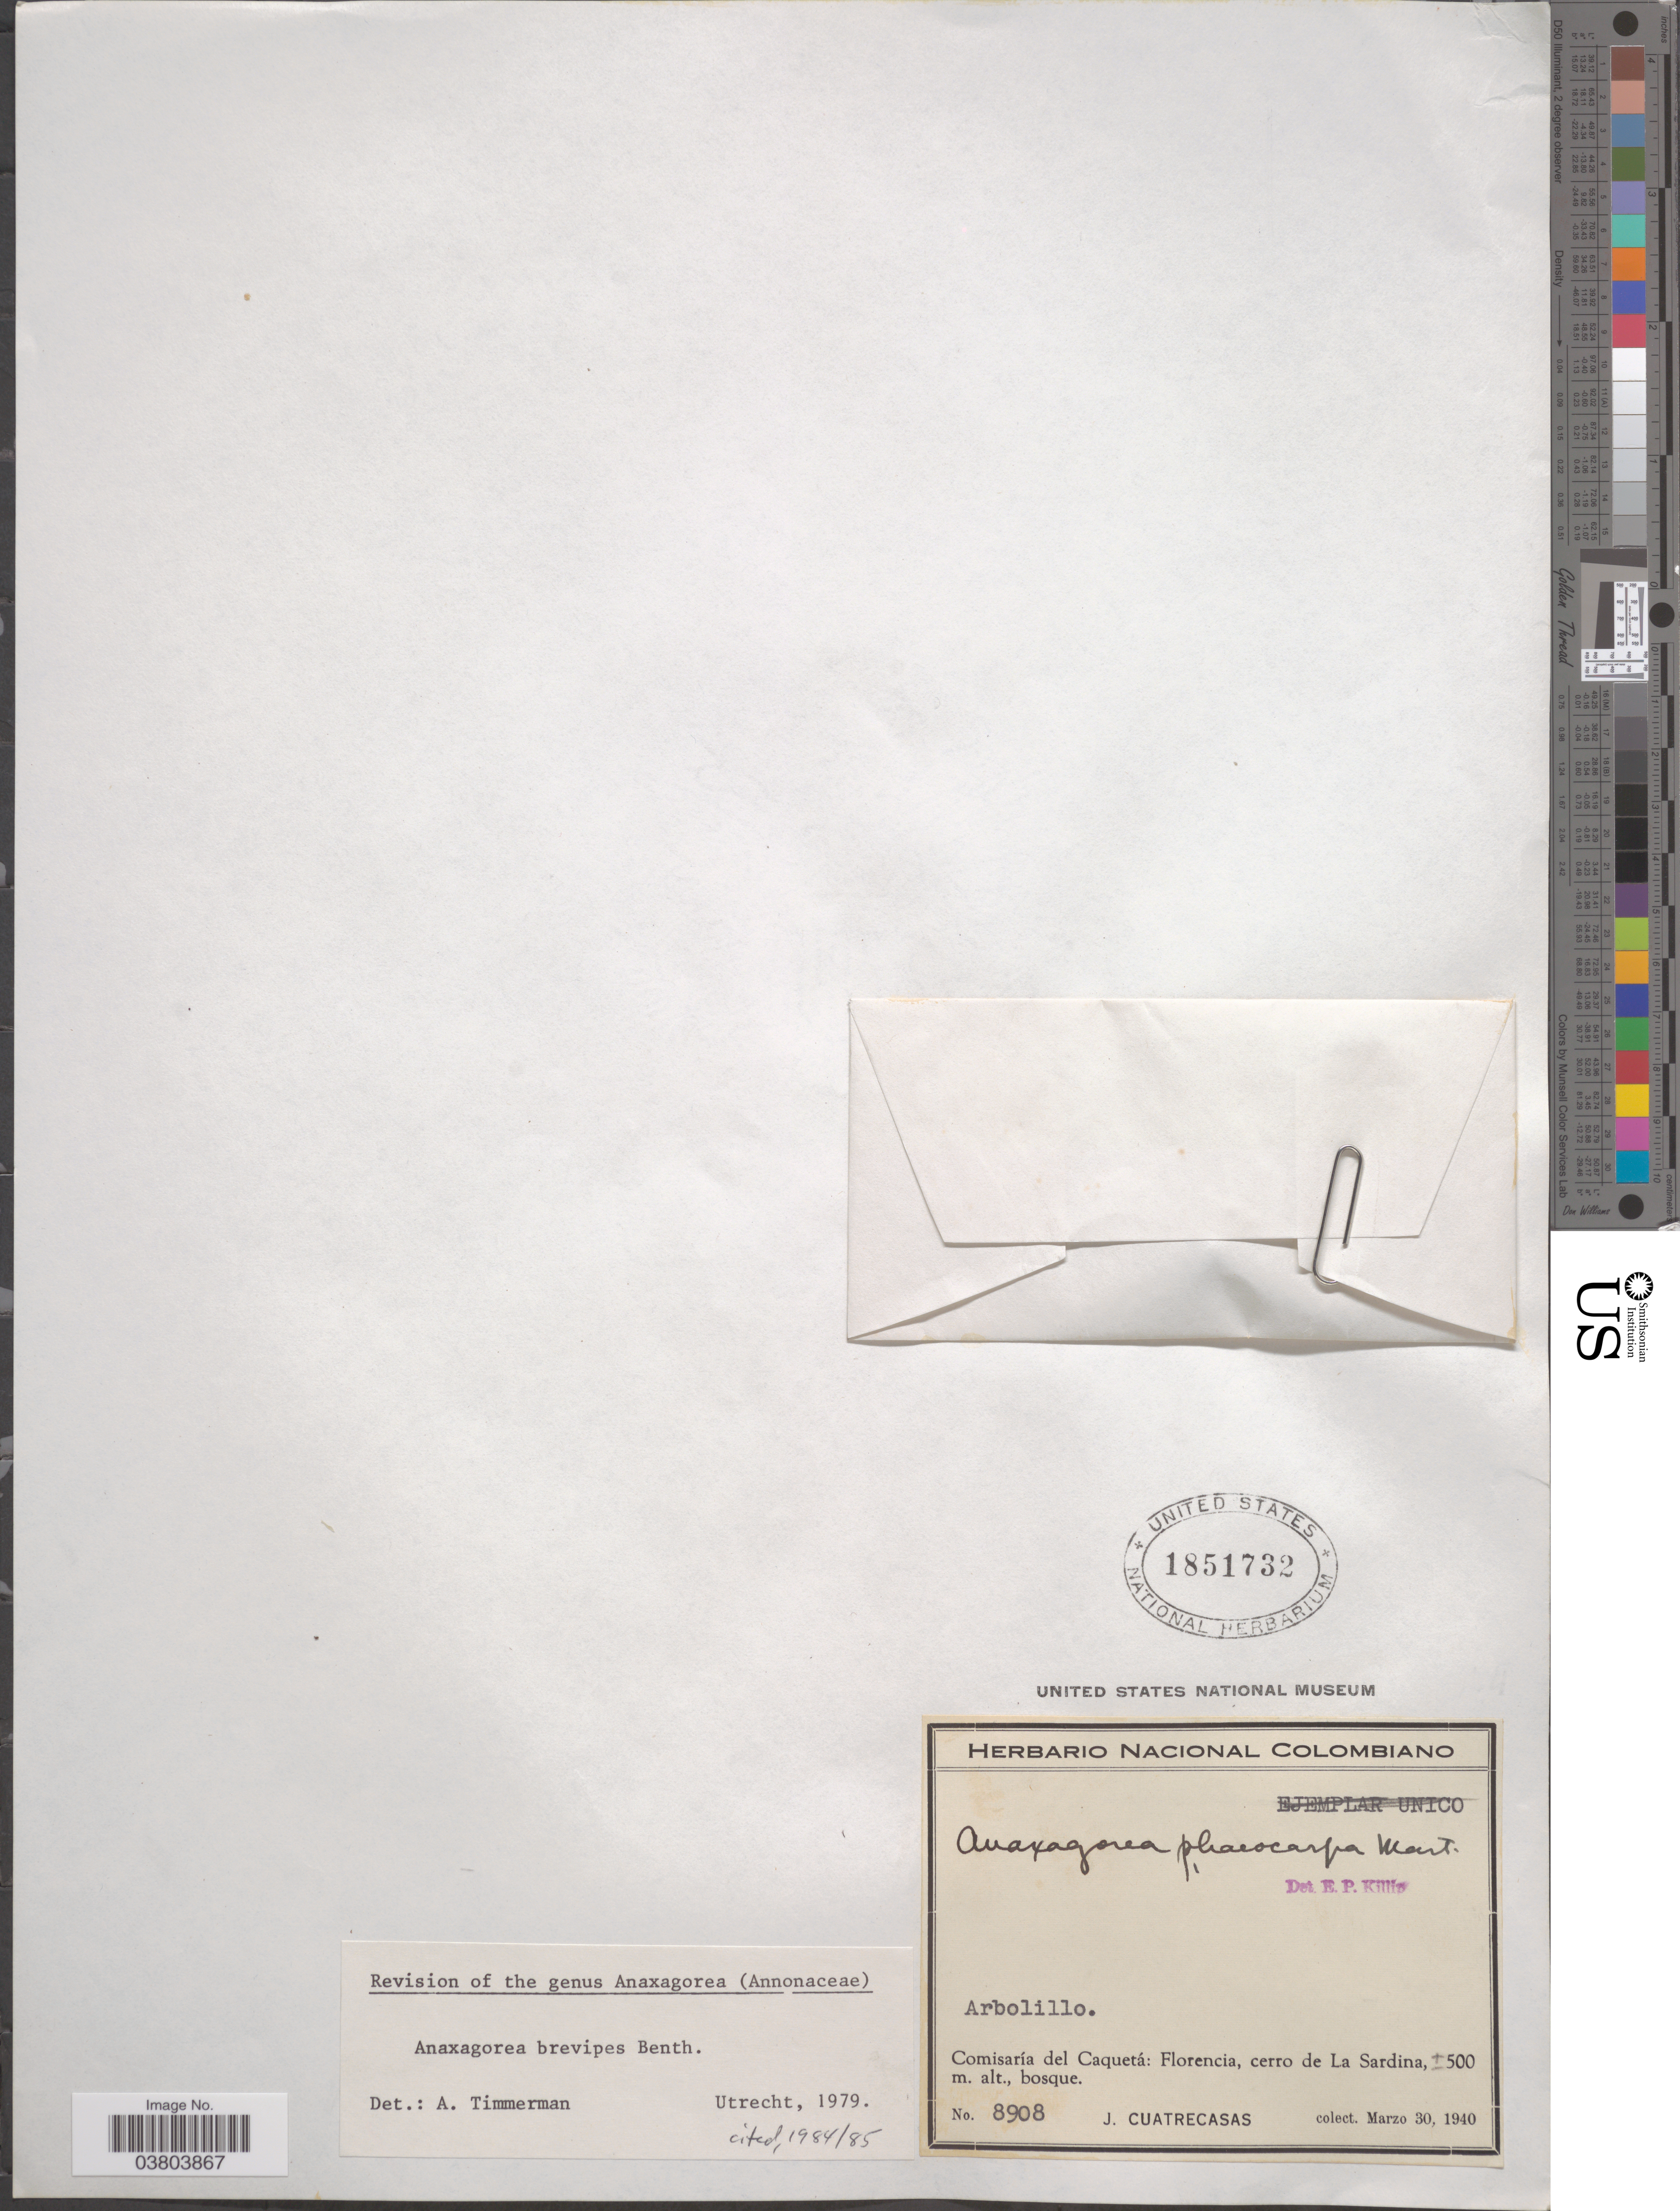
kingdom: Plantae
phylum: Tracheophyta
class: Magnoliopsida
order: Magnoliales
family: Annonaceae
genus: Anaxagorea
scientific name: Anaxagorea brevipes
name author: Benth.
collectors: J. Cuatrecasas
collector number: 8908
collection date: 1940-03-30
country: Colombia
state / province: Caquetá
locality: Comisaría del Caquetá: Florencia, cerro de La Sardina.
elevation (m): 500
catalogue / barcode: US 1851732